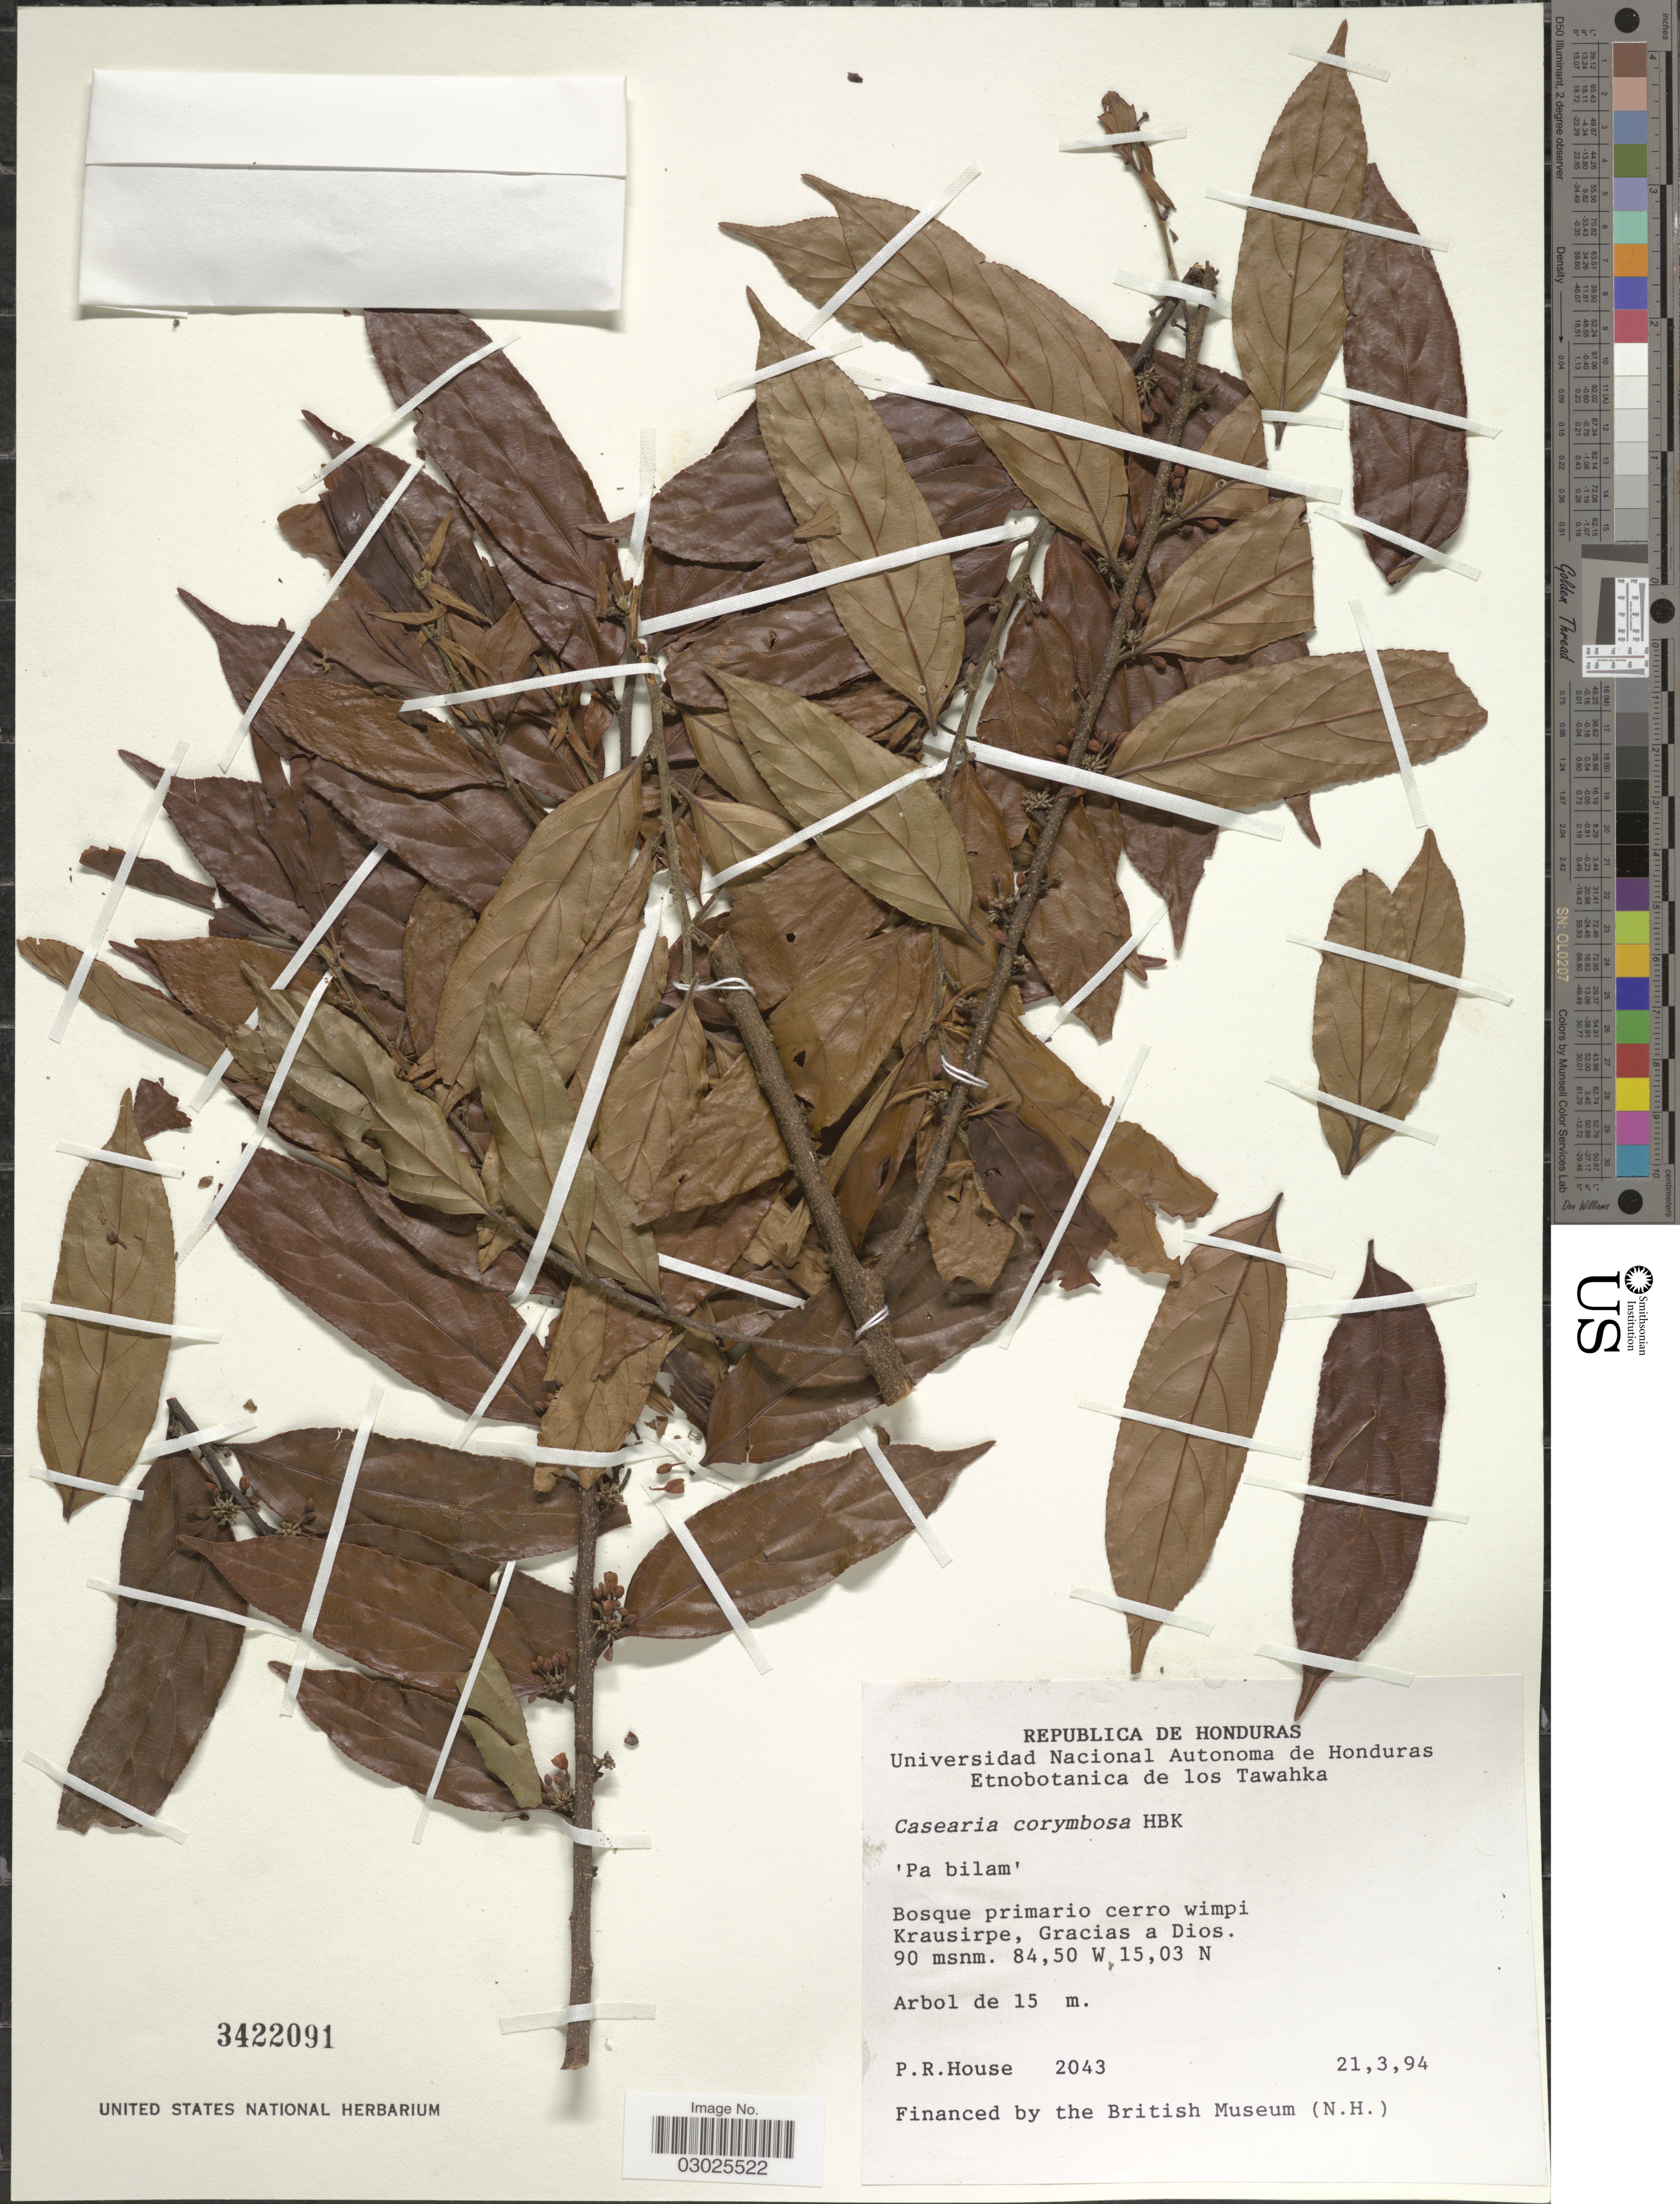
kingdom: Plantae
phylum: Tracheophyta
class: Magnoliopsida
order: Malpighiales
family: Salicaceae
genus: Casearia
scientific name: Casearia corymbosa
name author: Kunth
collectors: P. R. House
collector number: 2043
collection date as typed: Transcribed d/m/y: 21/3/94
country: Honduras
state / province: Gracias de Dios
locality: Bosque primario cerro wimpi Krausirpe.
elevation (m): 90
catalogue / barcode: US 3422091